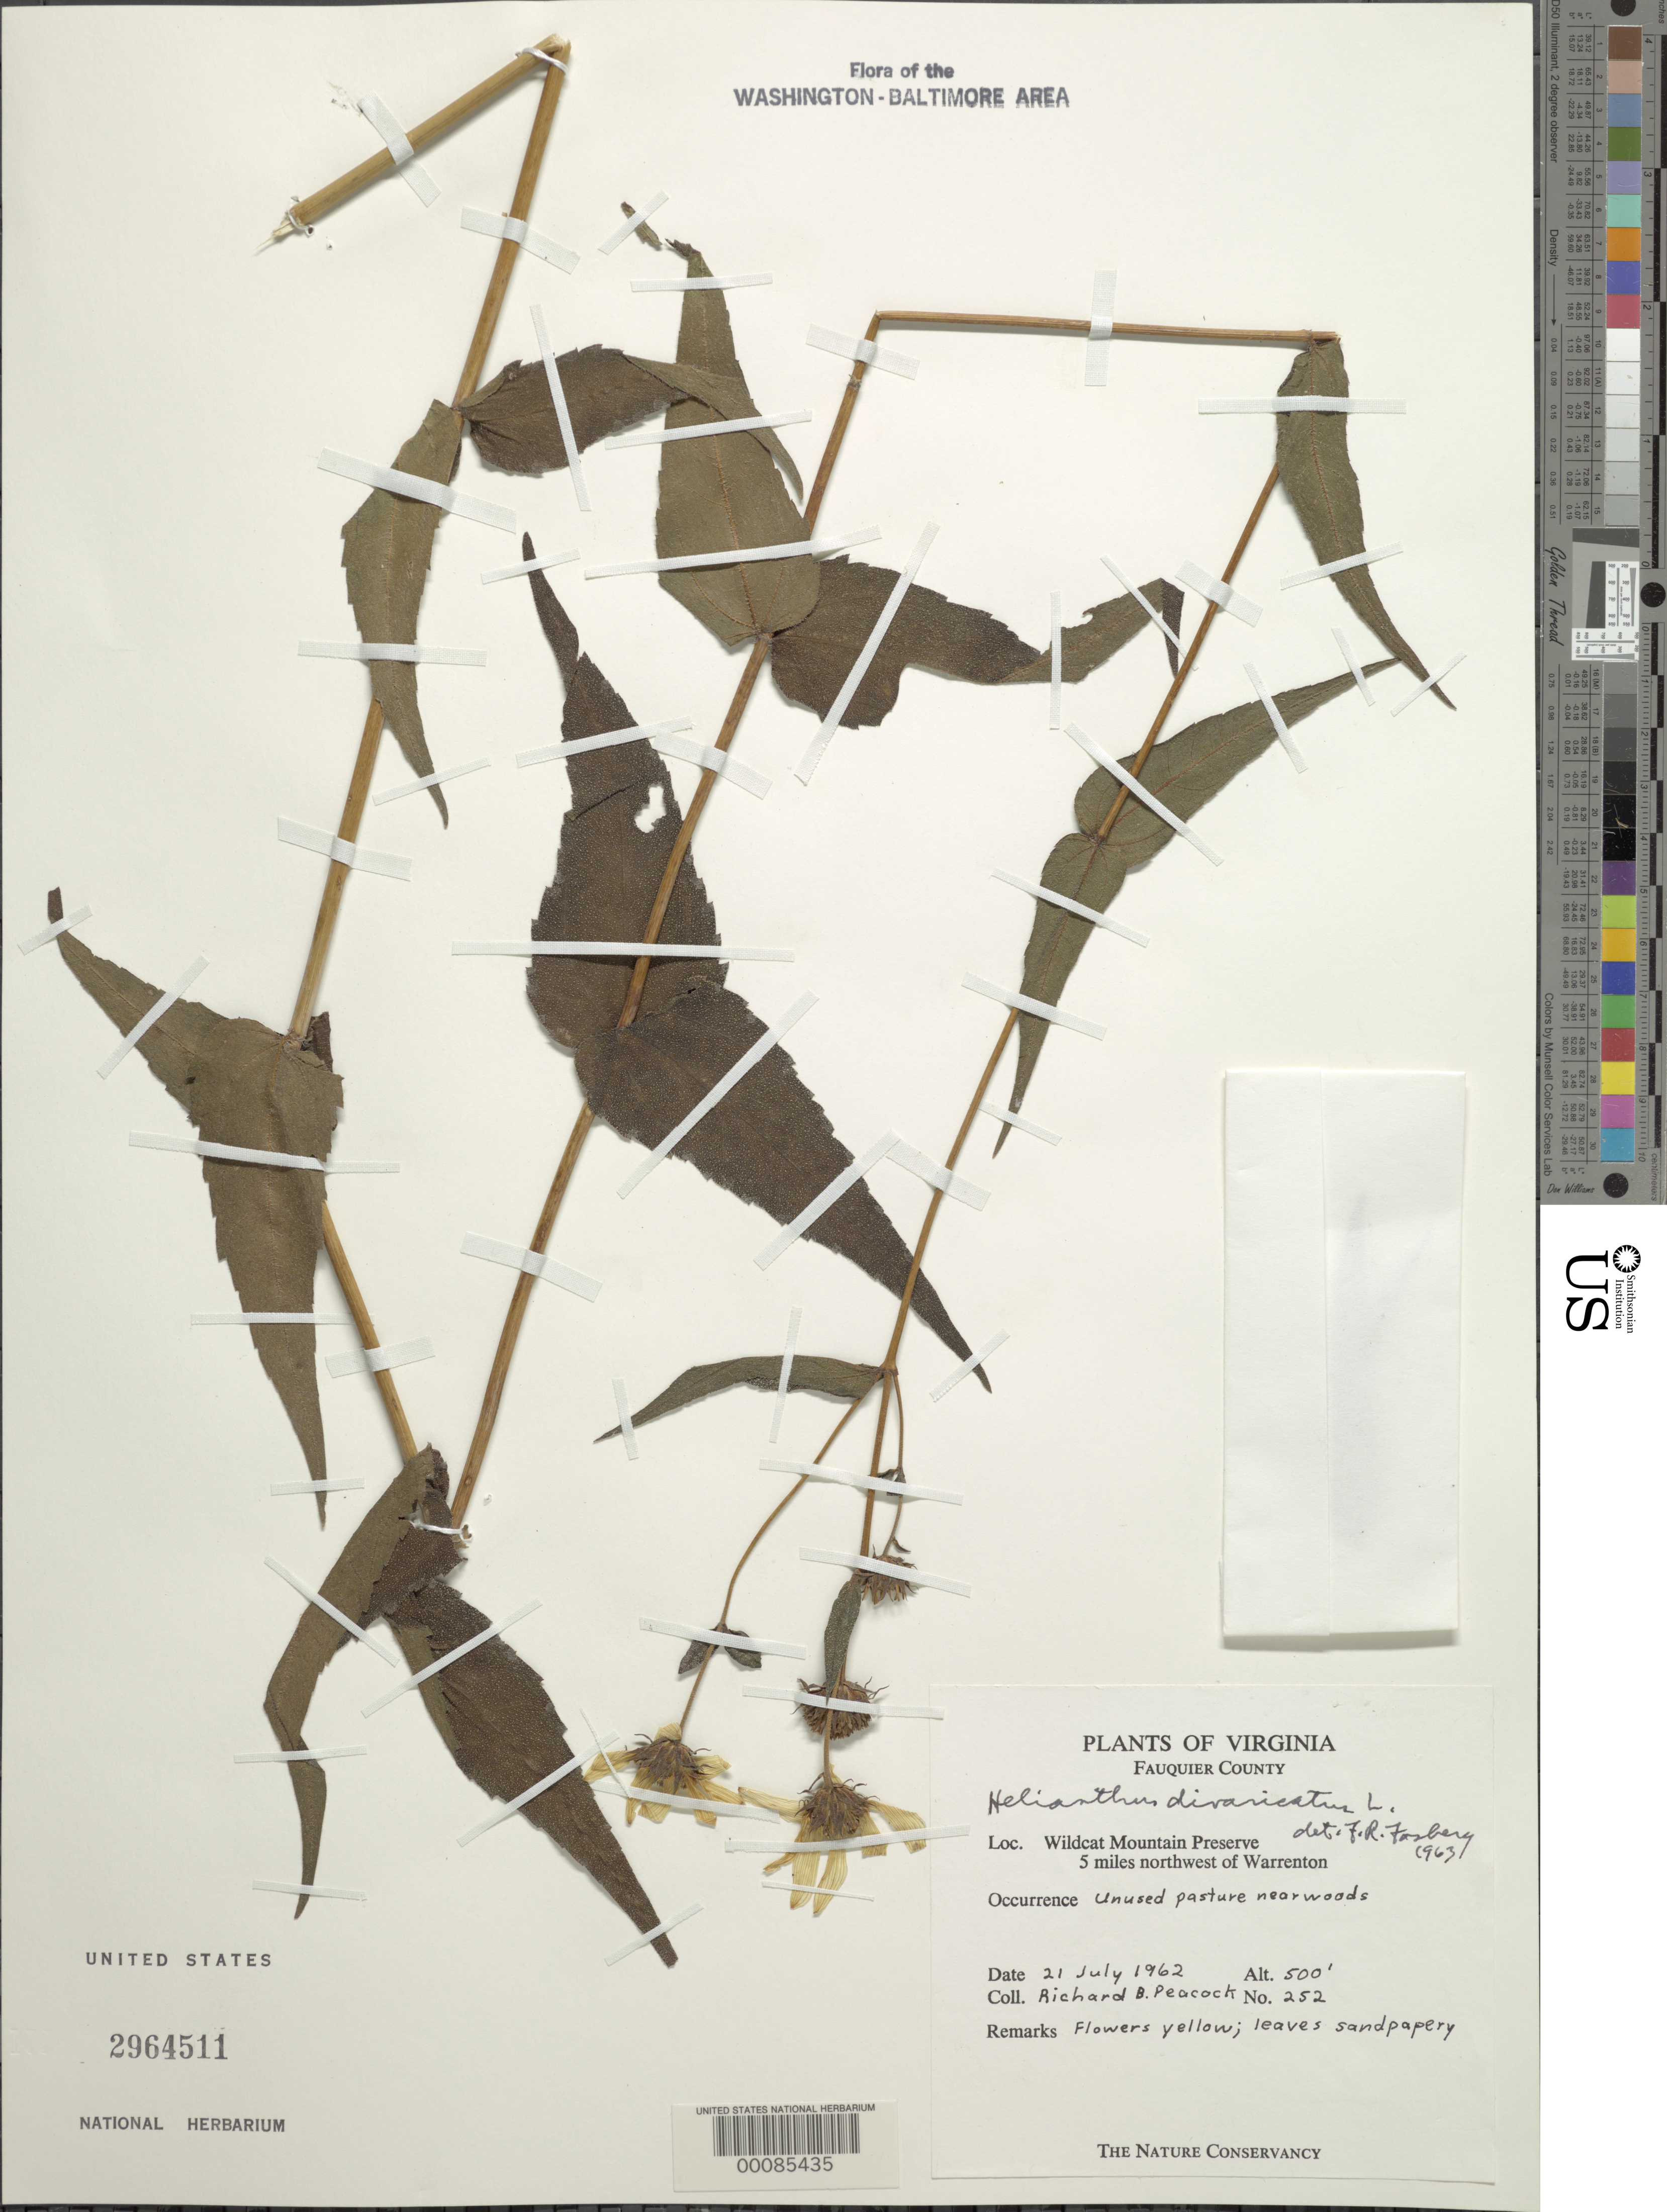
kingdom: Plantae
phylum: Tracheophyta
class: Magnoliopsida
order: Asterales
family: Asteraceae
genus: Helianthus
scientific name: Helianthus divaricatus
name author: L.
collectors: R. Peacock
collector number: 2520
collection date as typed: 21 Jul 1962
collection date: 1962-07-21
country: United States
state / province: Virginia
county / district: Fauquier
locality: Wildcat Mountain Preserve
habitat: Unused pasture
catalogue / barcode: US 2964511